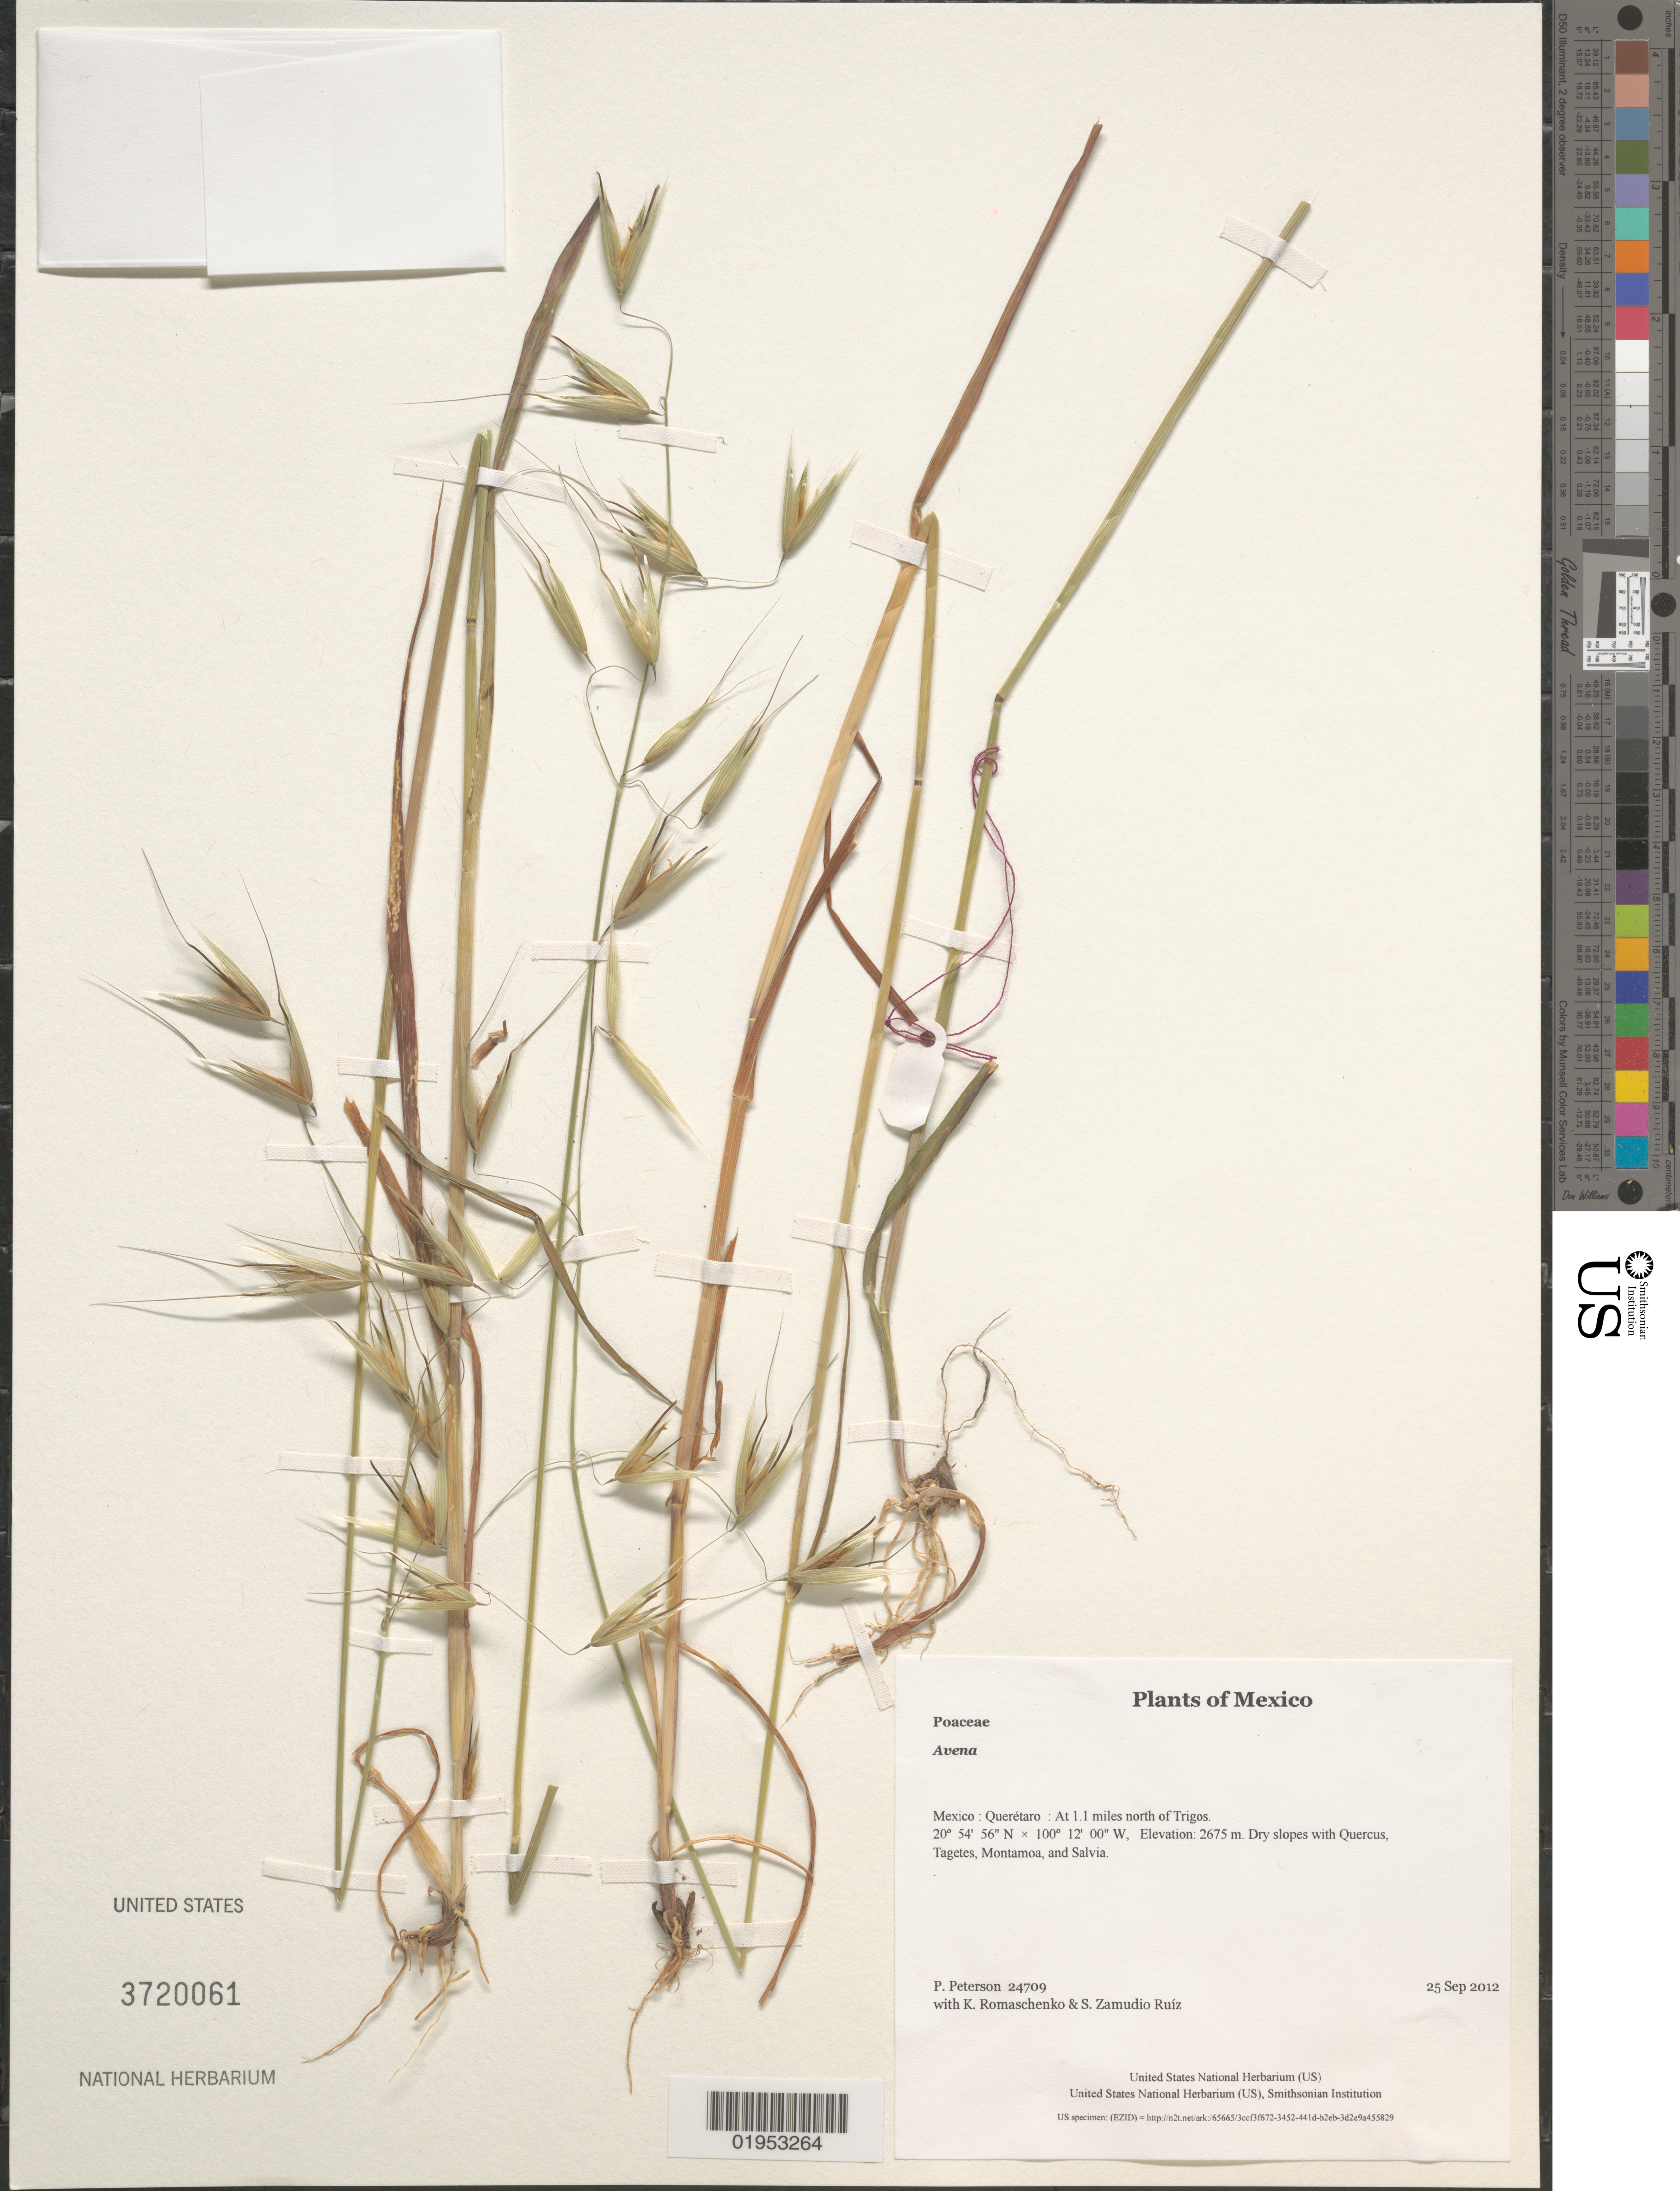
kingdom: Plantae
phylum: Tracheophyta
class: Liliopsida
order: Poales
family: Poaceae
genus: Avena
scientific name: Avena sp.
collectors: P. M. Peterson, K. Romaschenko & S. Zamudio Ruíz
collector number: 24709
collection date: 2012-09-25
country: Mexico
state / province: Querétaro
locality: At 1.1 miles north of Trigos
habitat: Dry slopes with Quercus, Tagetes, Montamoa, and Salvia.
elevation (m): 2675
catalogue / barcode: US 3720061